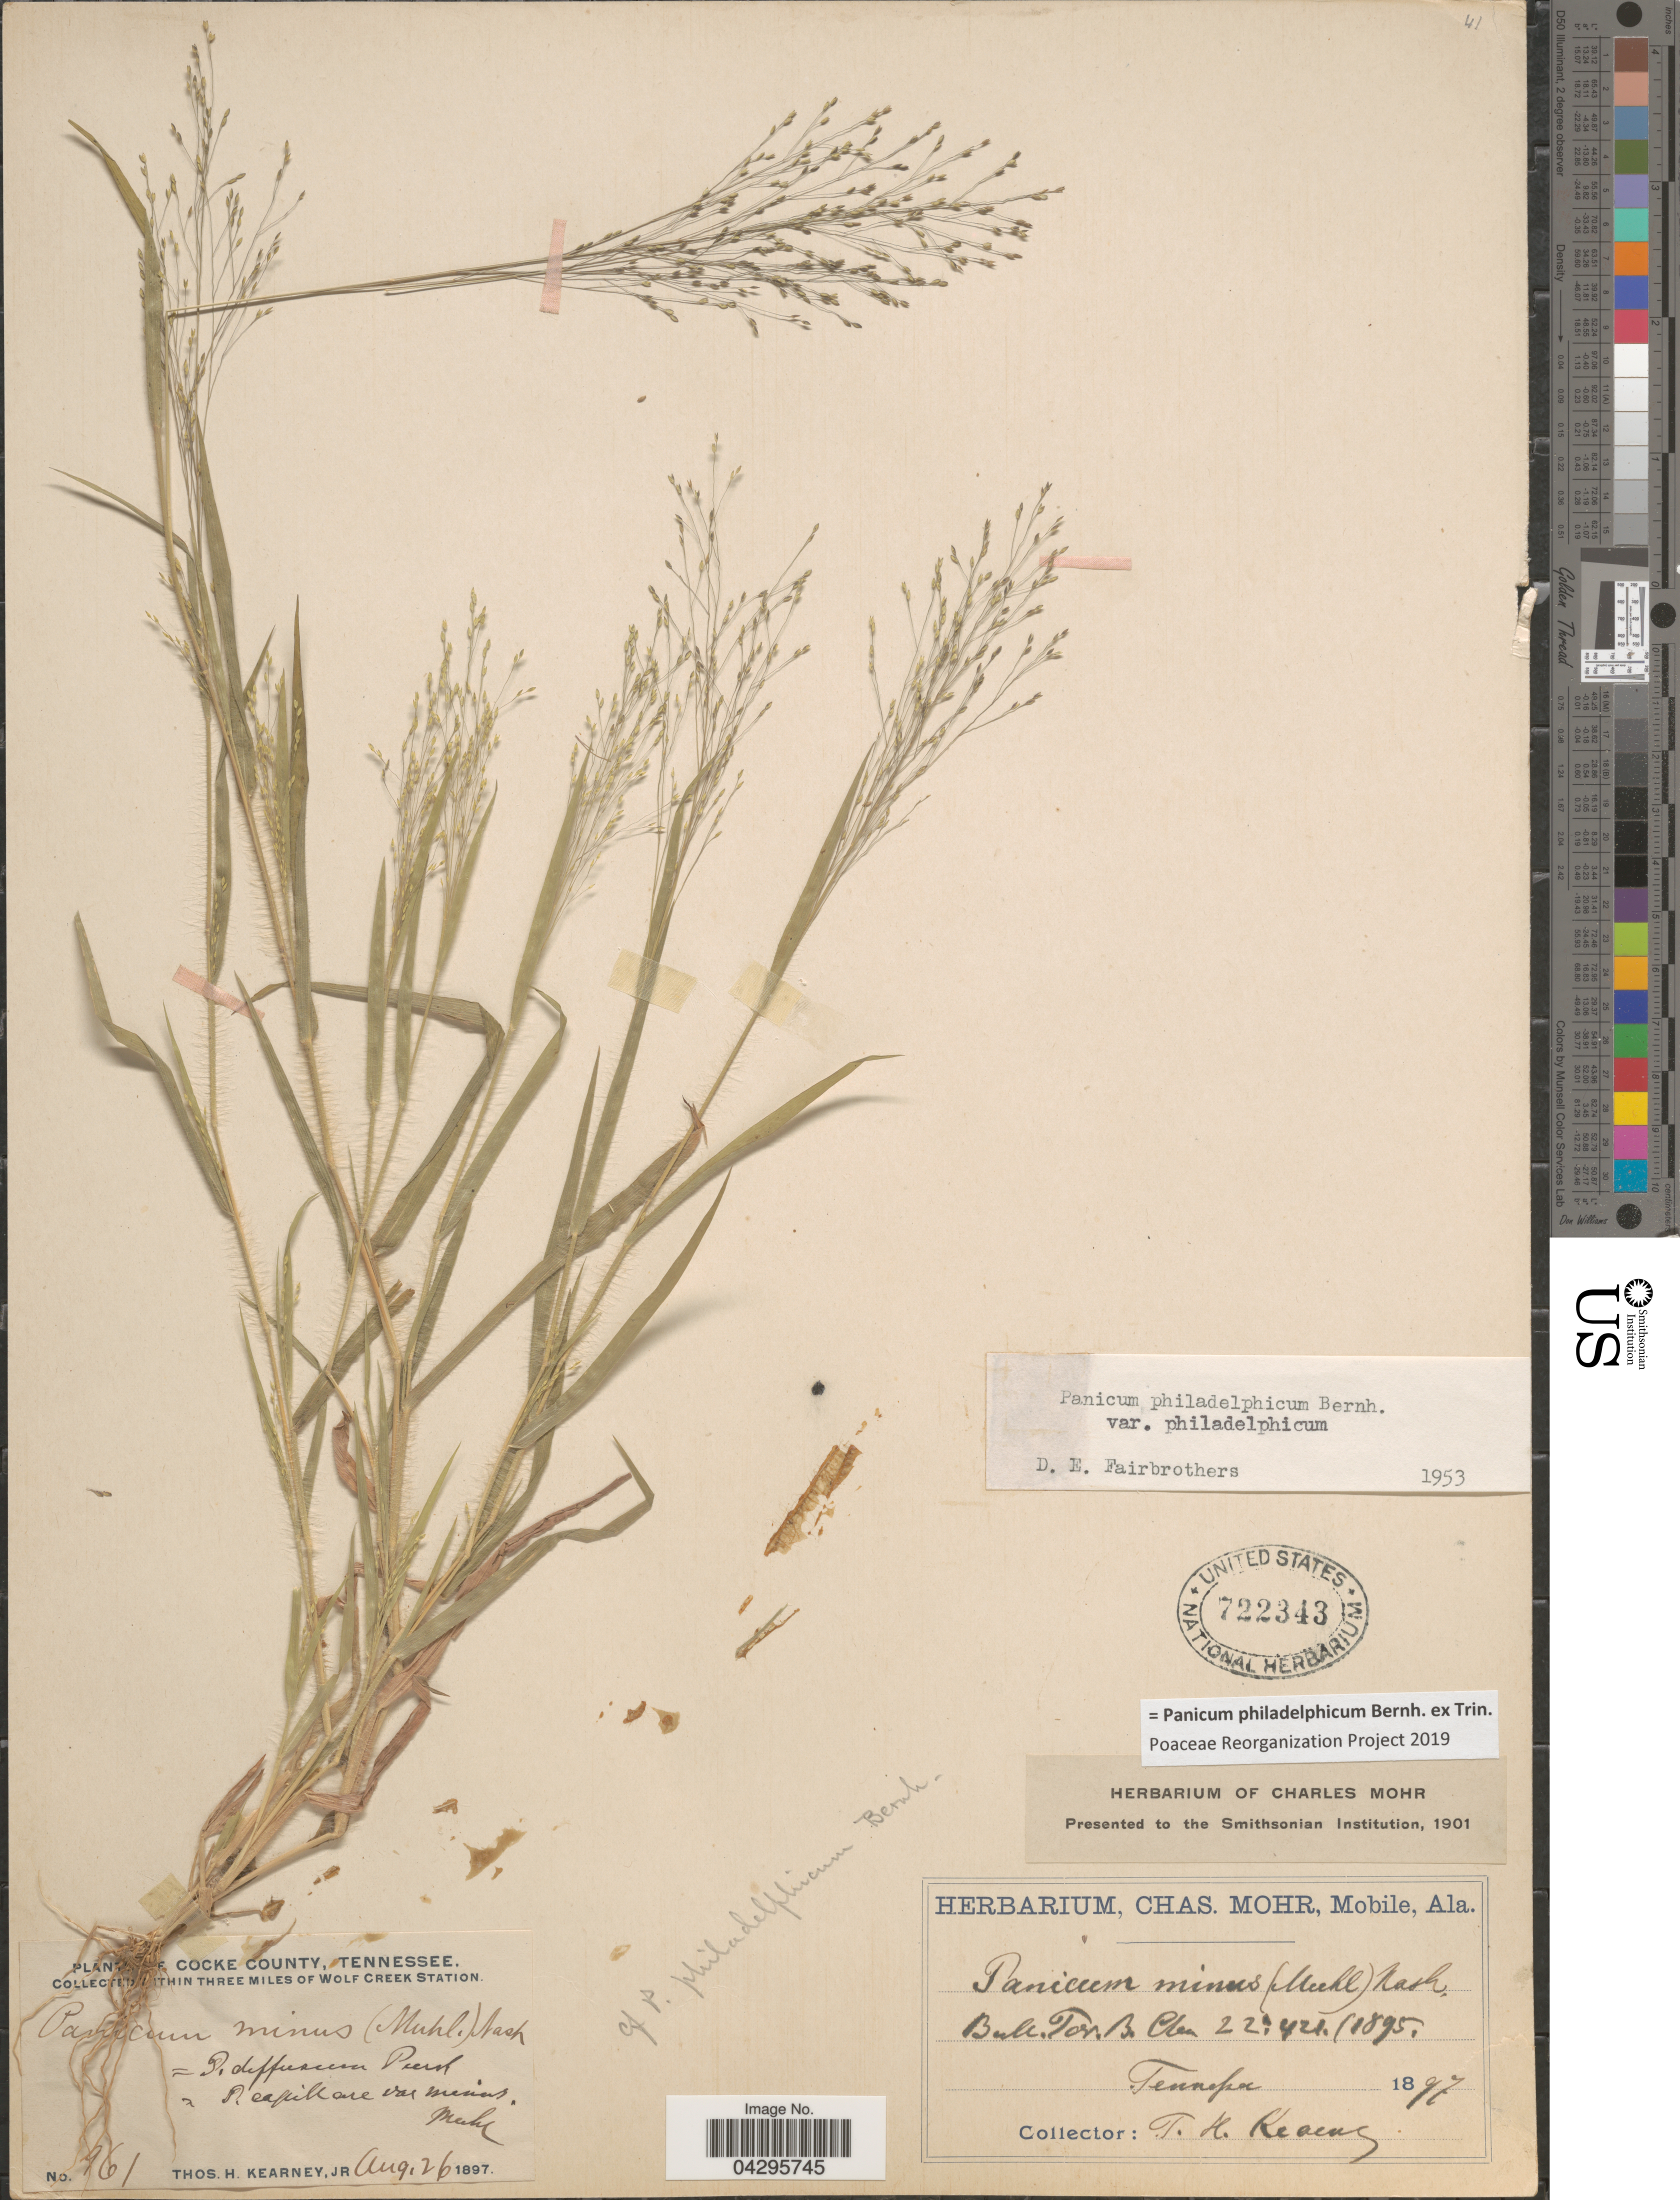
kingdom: Plantae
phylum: Tracheophyta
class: Liliopsida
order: Poales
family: Poaceae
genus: Panicum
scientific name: Panicum philadelphicum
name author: Bernh. ex Trin.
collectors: T. H. Kearney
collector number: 961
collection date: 1897-08-26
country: United States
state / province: Tennessee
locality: Cocke County. Within three miles of Wolf Creek Station.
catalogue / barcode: US 722343